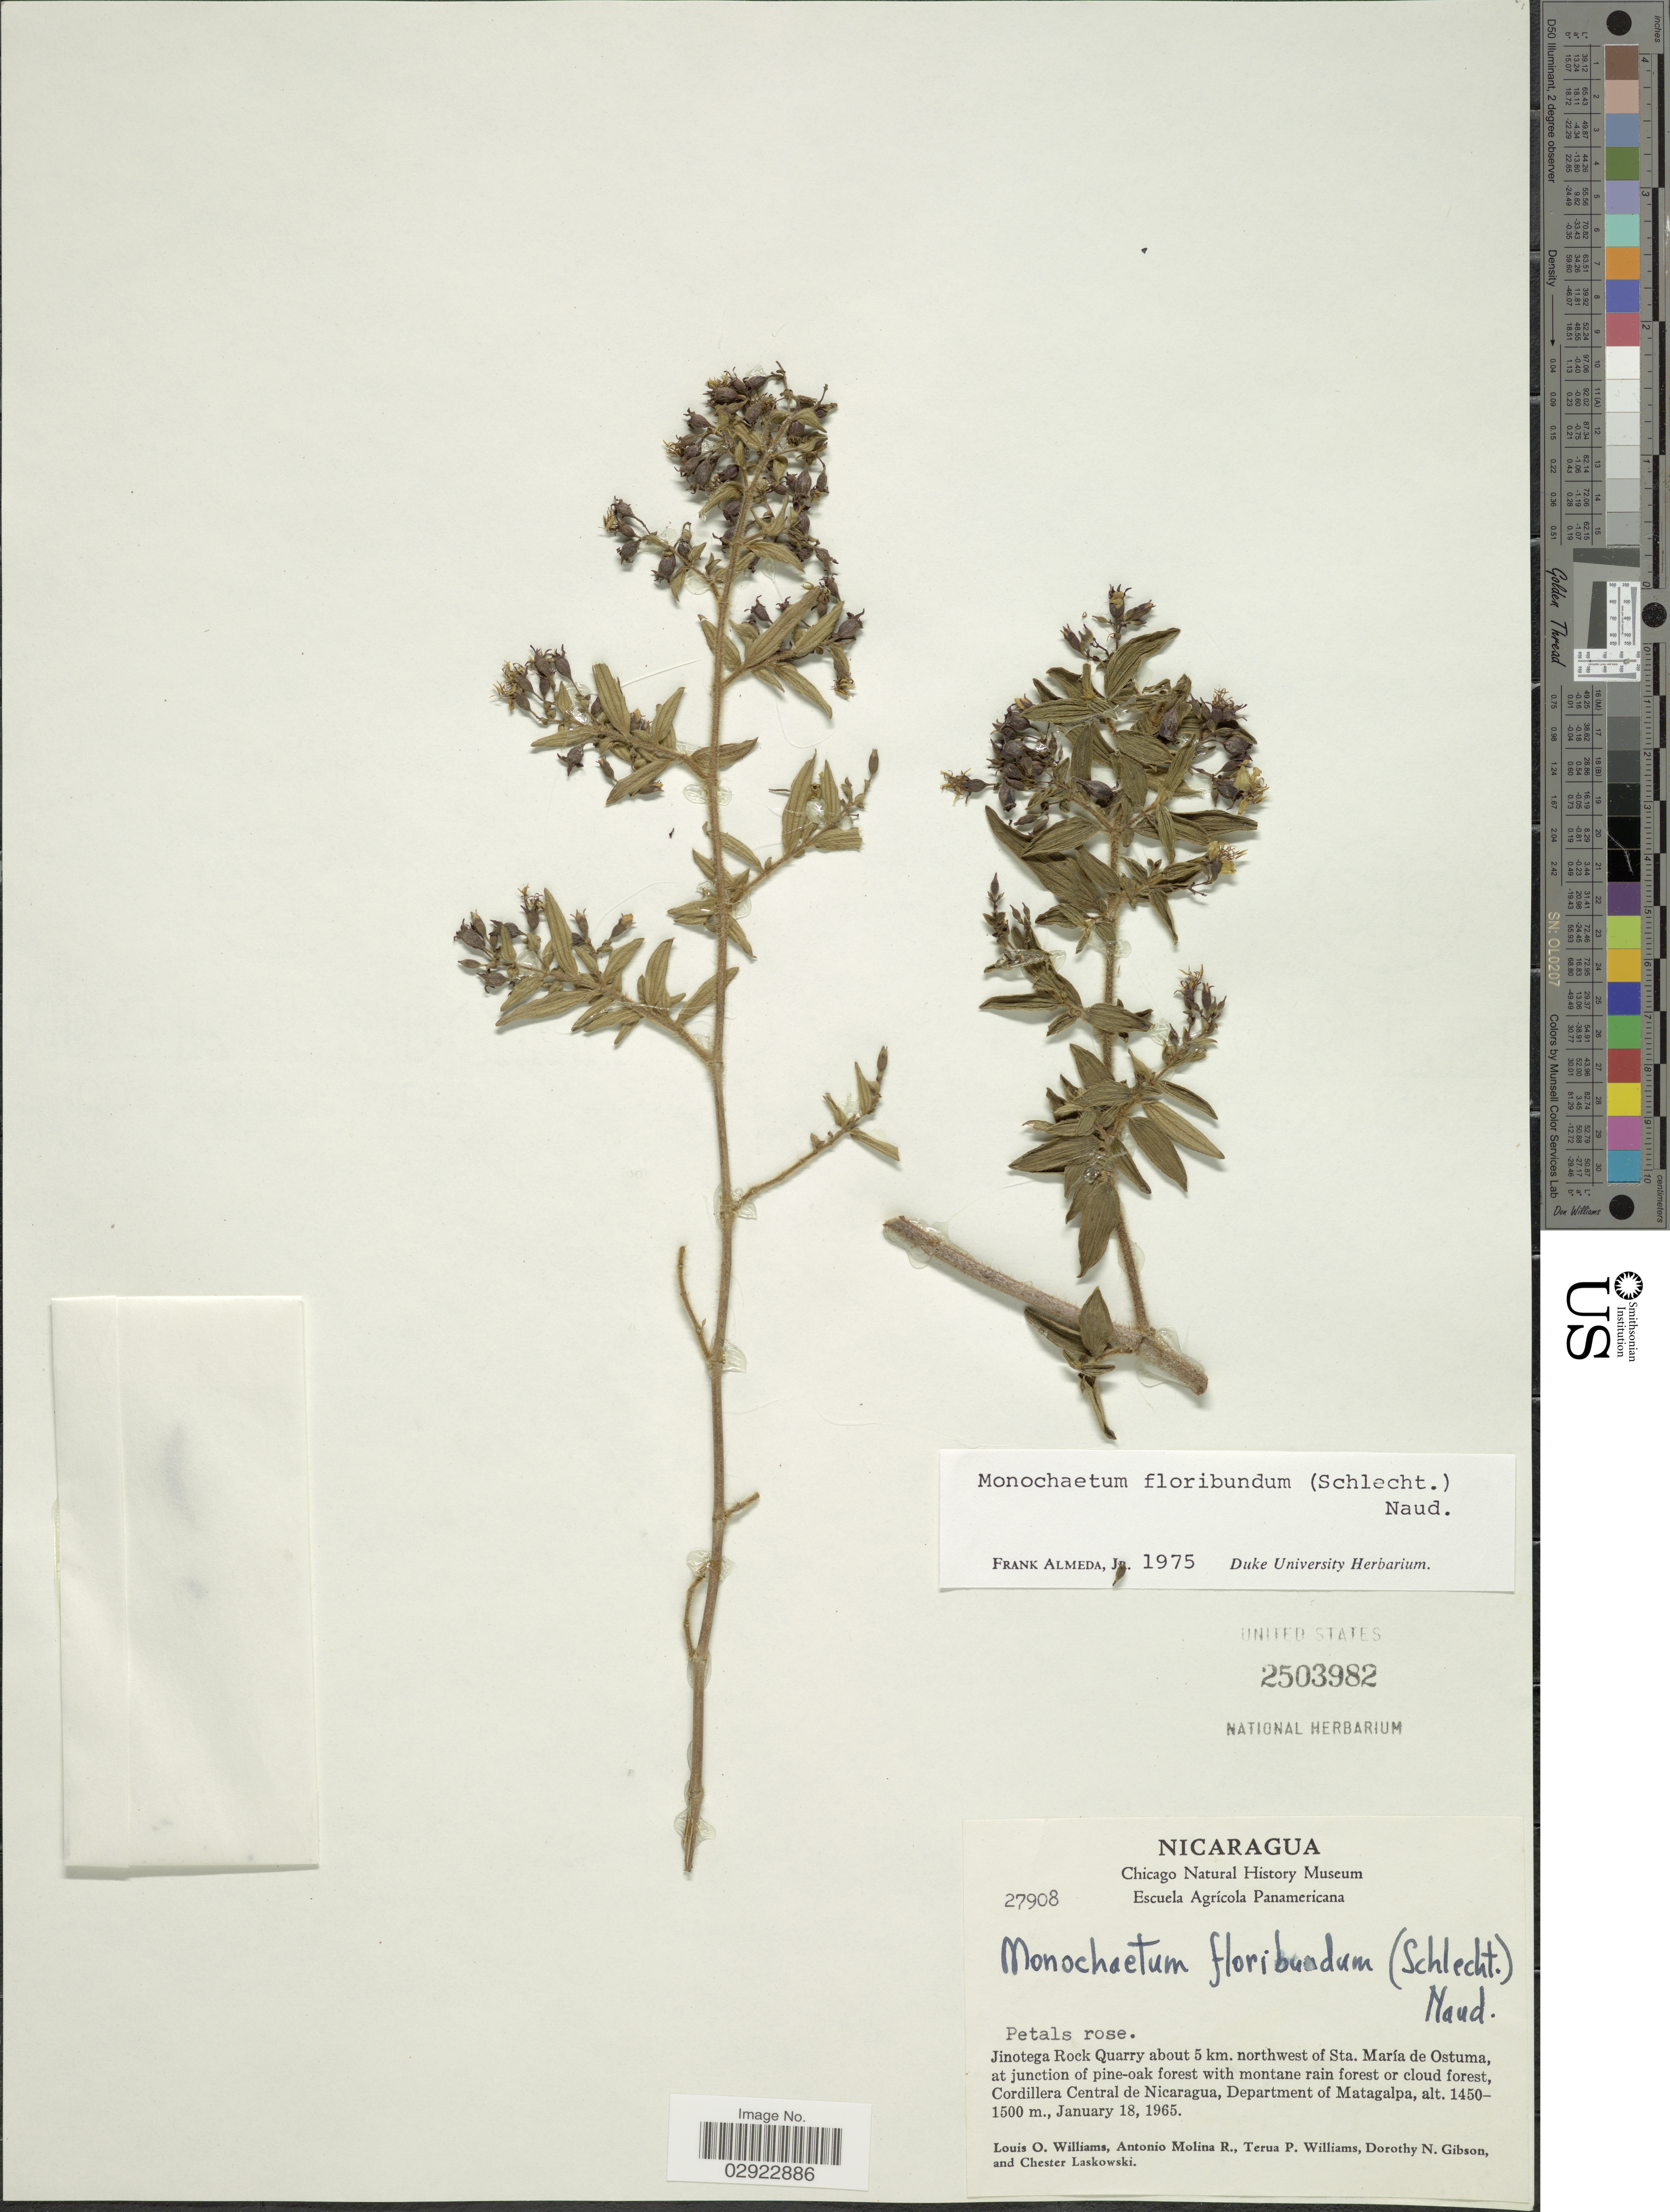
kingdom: Plantae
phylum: Tracheophyta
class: Magnoliopsida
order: Myrtales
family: Melastomataceae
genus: Monochaetum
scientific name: Monochaetum floribundum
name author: (Schltdl.) Naudin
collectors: L. O. Williams, A. Molina R., T. P. Williams, D. N. Gibson & C. Laskowski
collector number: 27908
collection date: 1965-01-18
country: Nicaragua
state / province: Matagalpa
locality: Jinotega Rock Quarry about 5 km. northwest of Sta. María de Ostuma, at junction of pine-oak forest with montane rain forest or cloud forest, Cordillera Central de Nicaragua, Department of Matagalpa.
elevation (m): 1450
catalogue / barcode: US 2503982